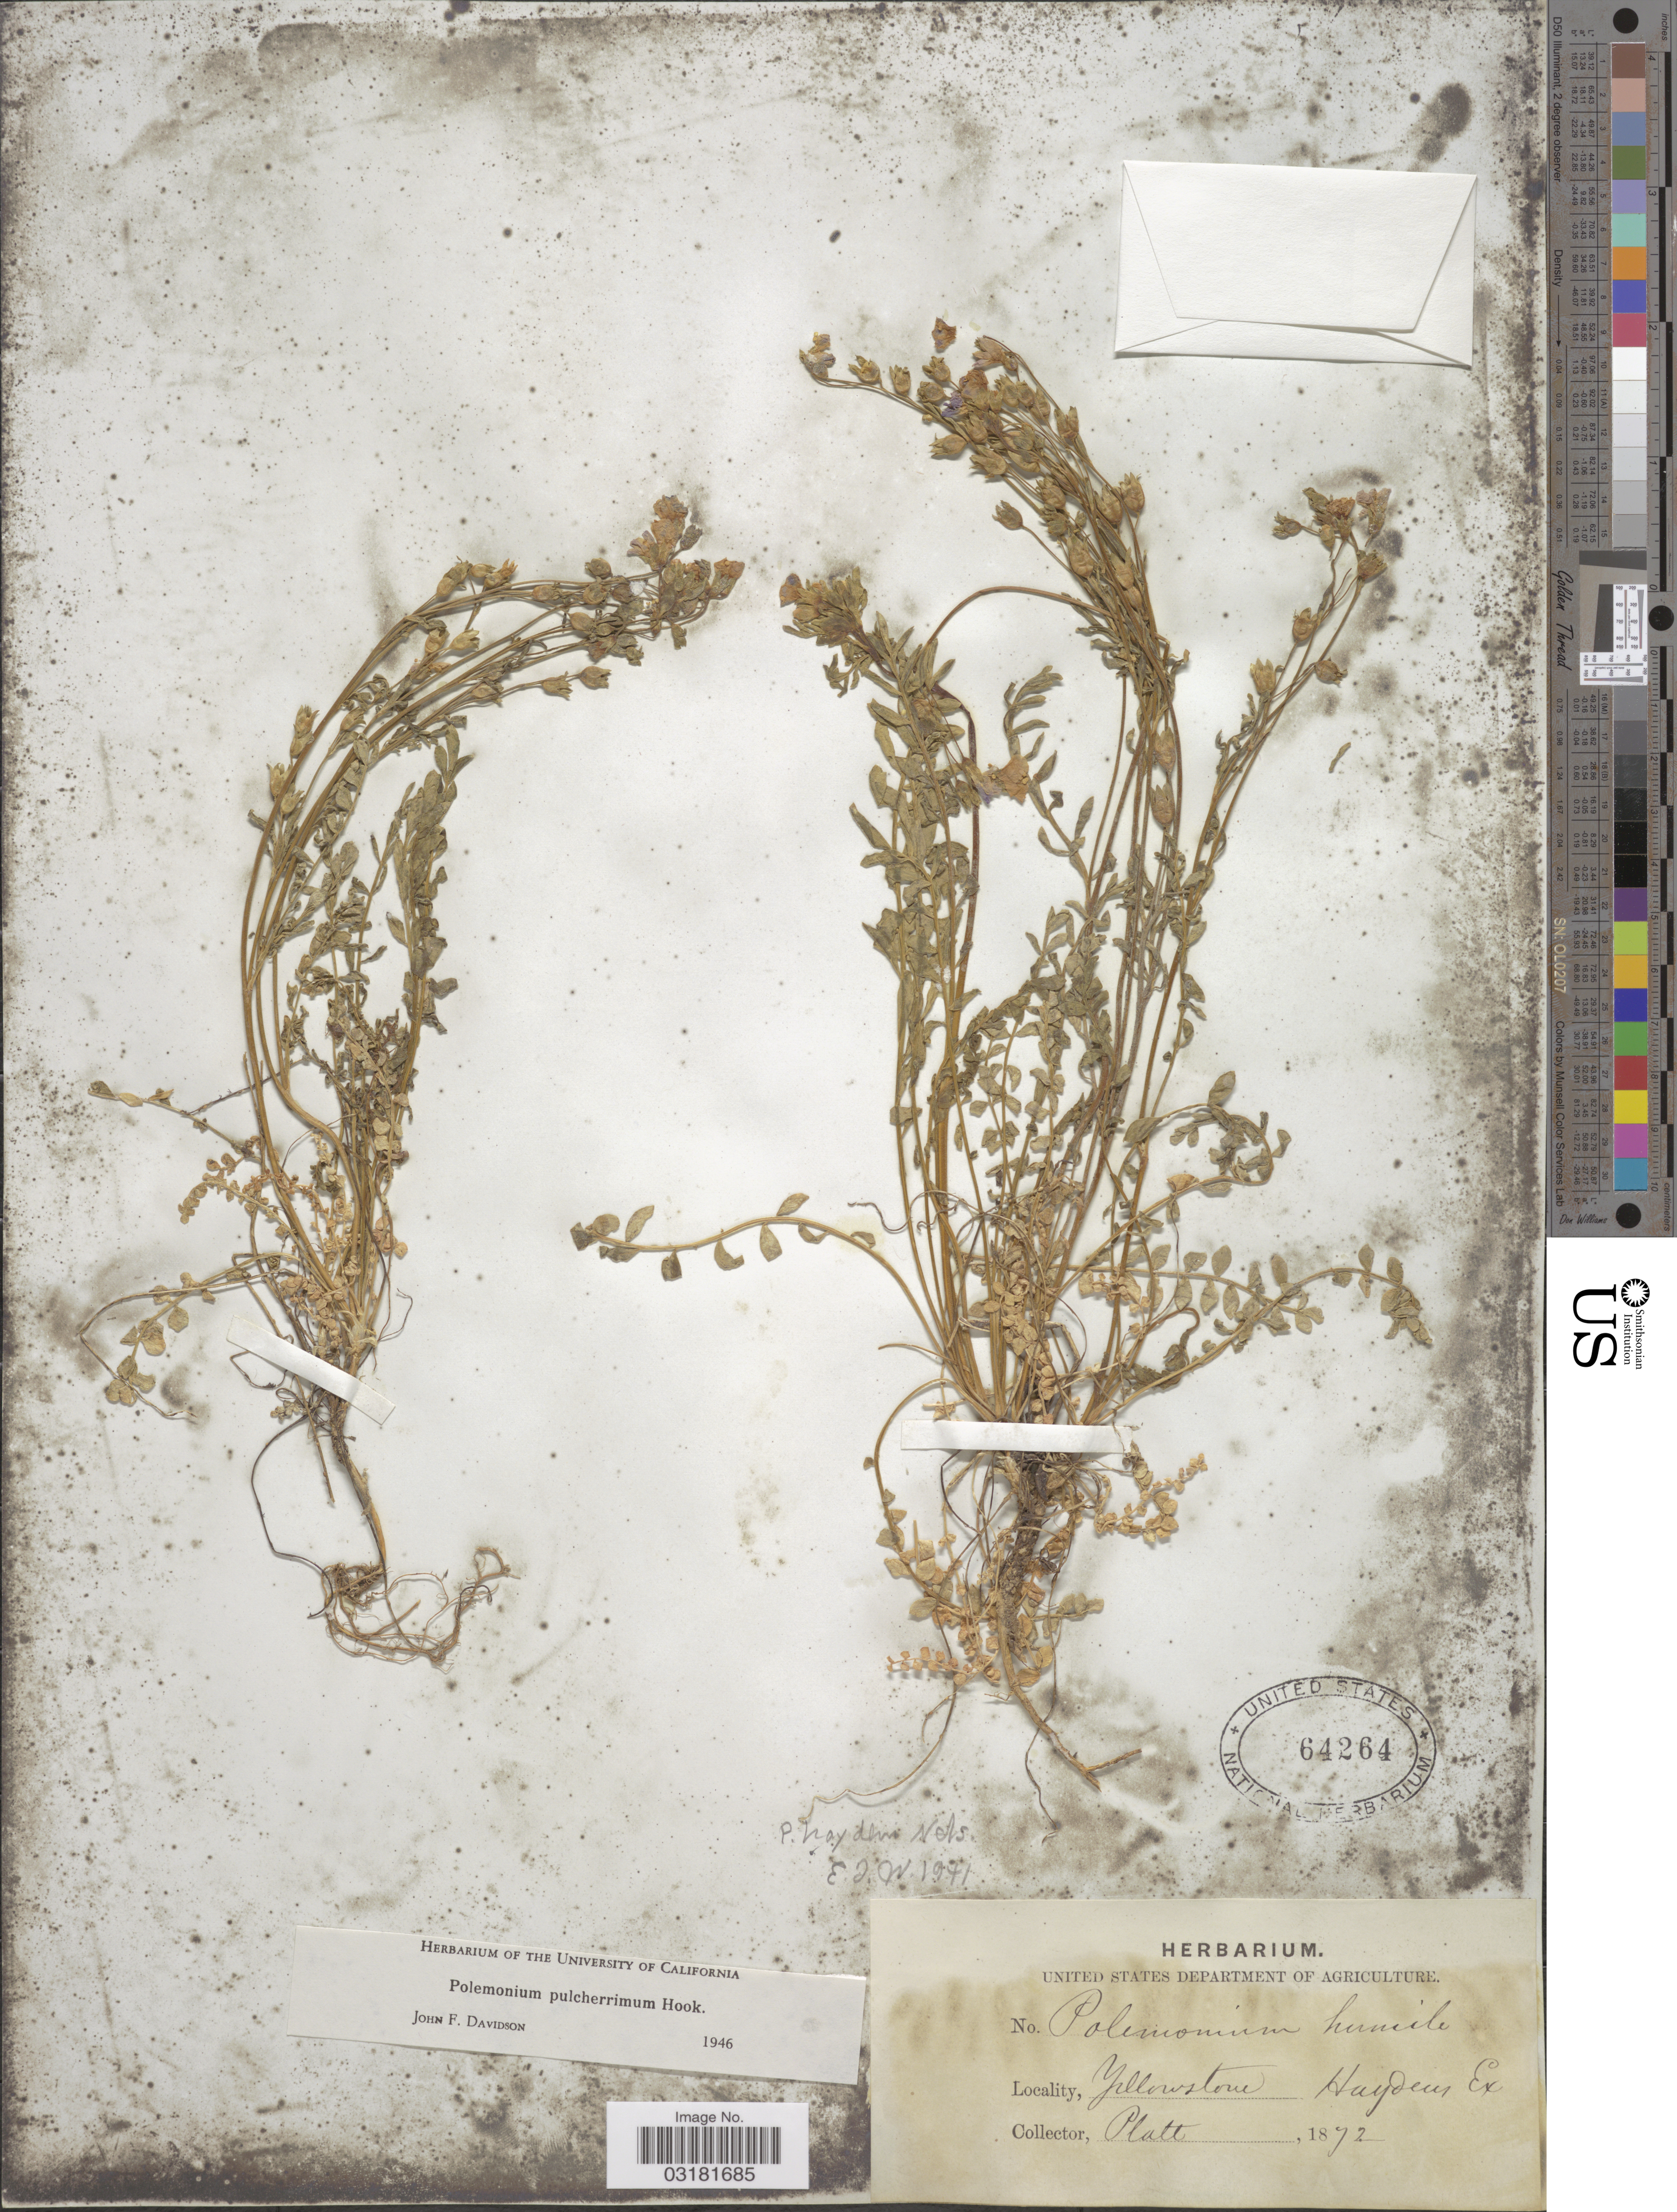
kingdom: Plantae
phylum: Tracheophyta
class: Magnoliopsida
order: Ericales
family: Polemoniaceae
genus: Polemonium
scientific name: Polemonium pulcherrimum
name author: Hook.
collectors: Platt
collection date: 1872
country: United States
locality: Yellowstone. Haydens Ex.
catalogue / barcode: US 64264